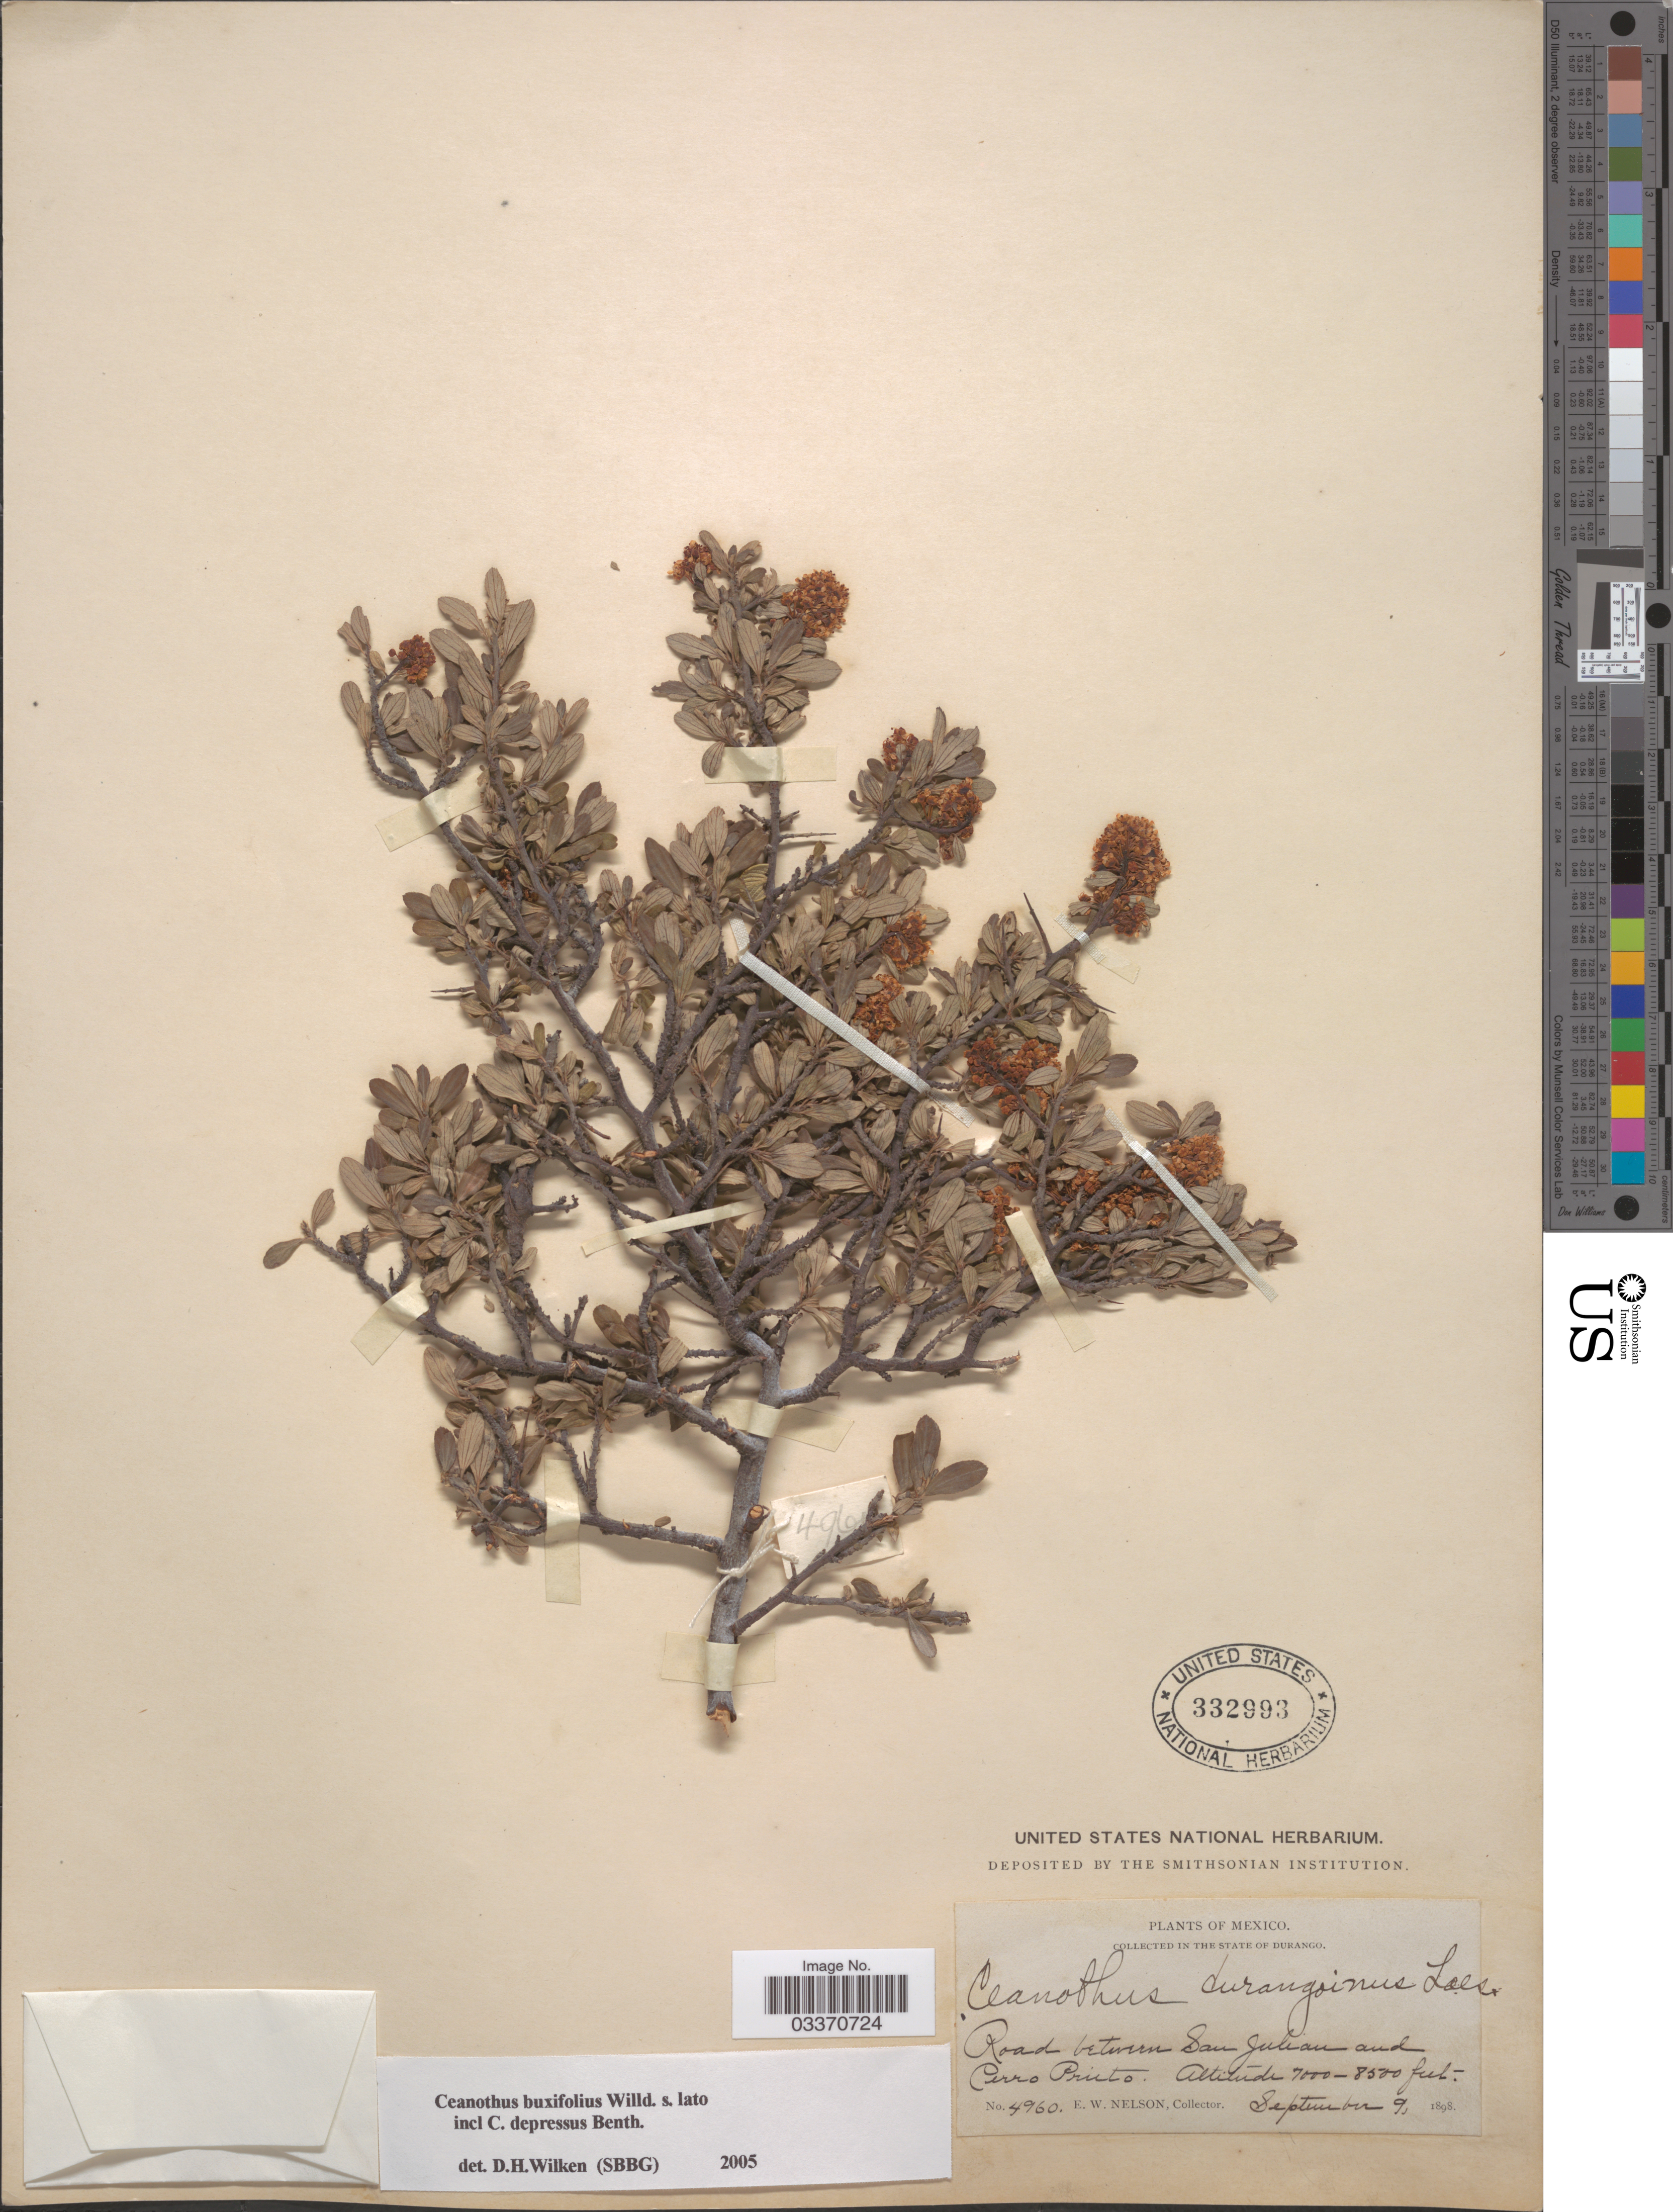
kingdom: Plantae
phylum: Tracheophyta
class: Magnoliopsida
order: Rosales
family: Rhamnaceae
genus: Ceanothus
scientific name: Ceanothus buxifolius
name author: Willd. ex Roem. & Schult.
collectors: E. W. Nelson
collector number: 4960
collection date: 1898-09-09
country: Mexico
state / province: Durango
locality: Road between San Julian and Cerro Prieto.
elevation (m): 2134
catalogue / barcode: US 332993